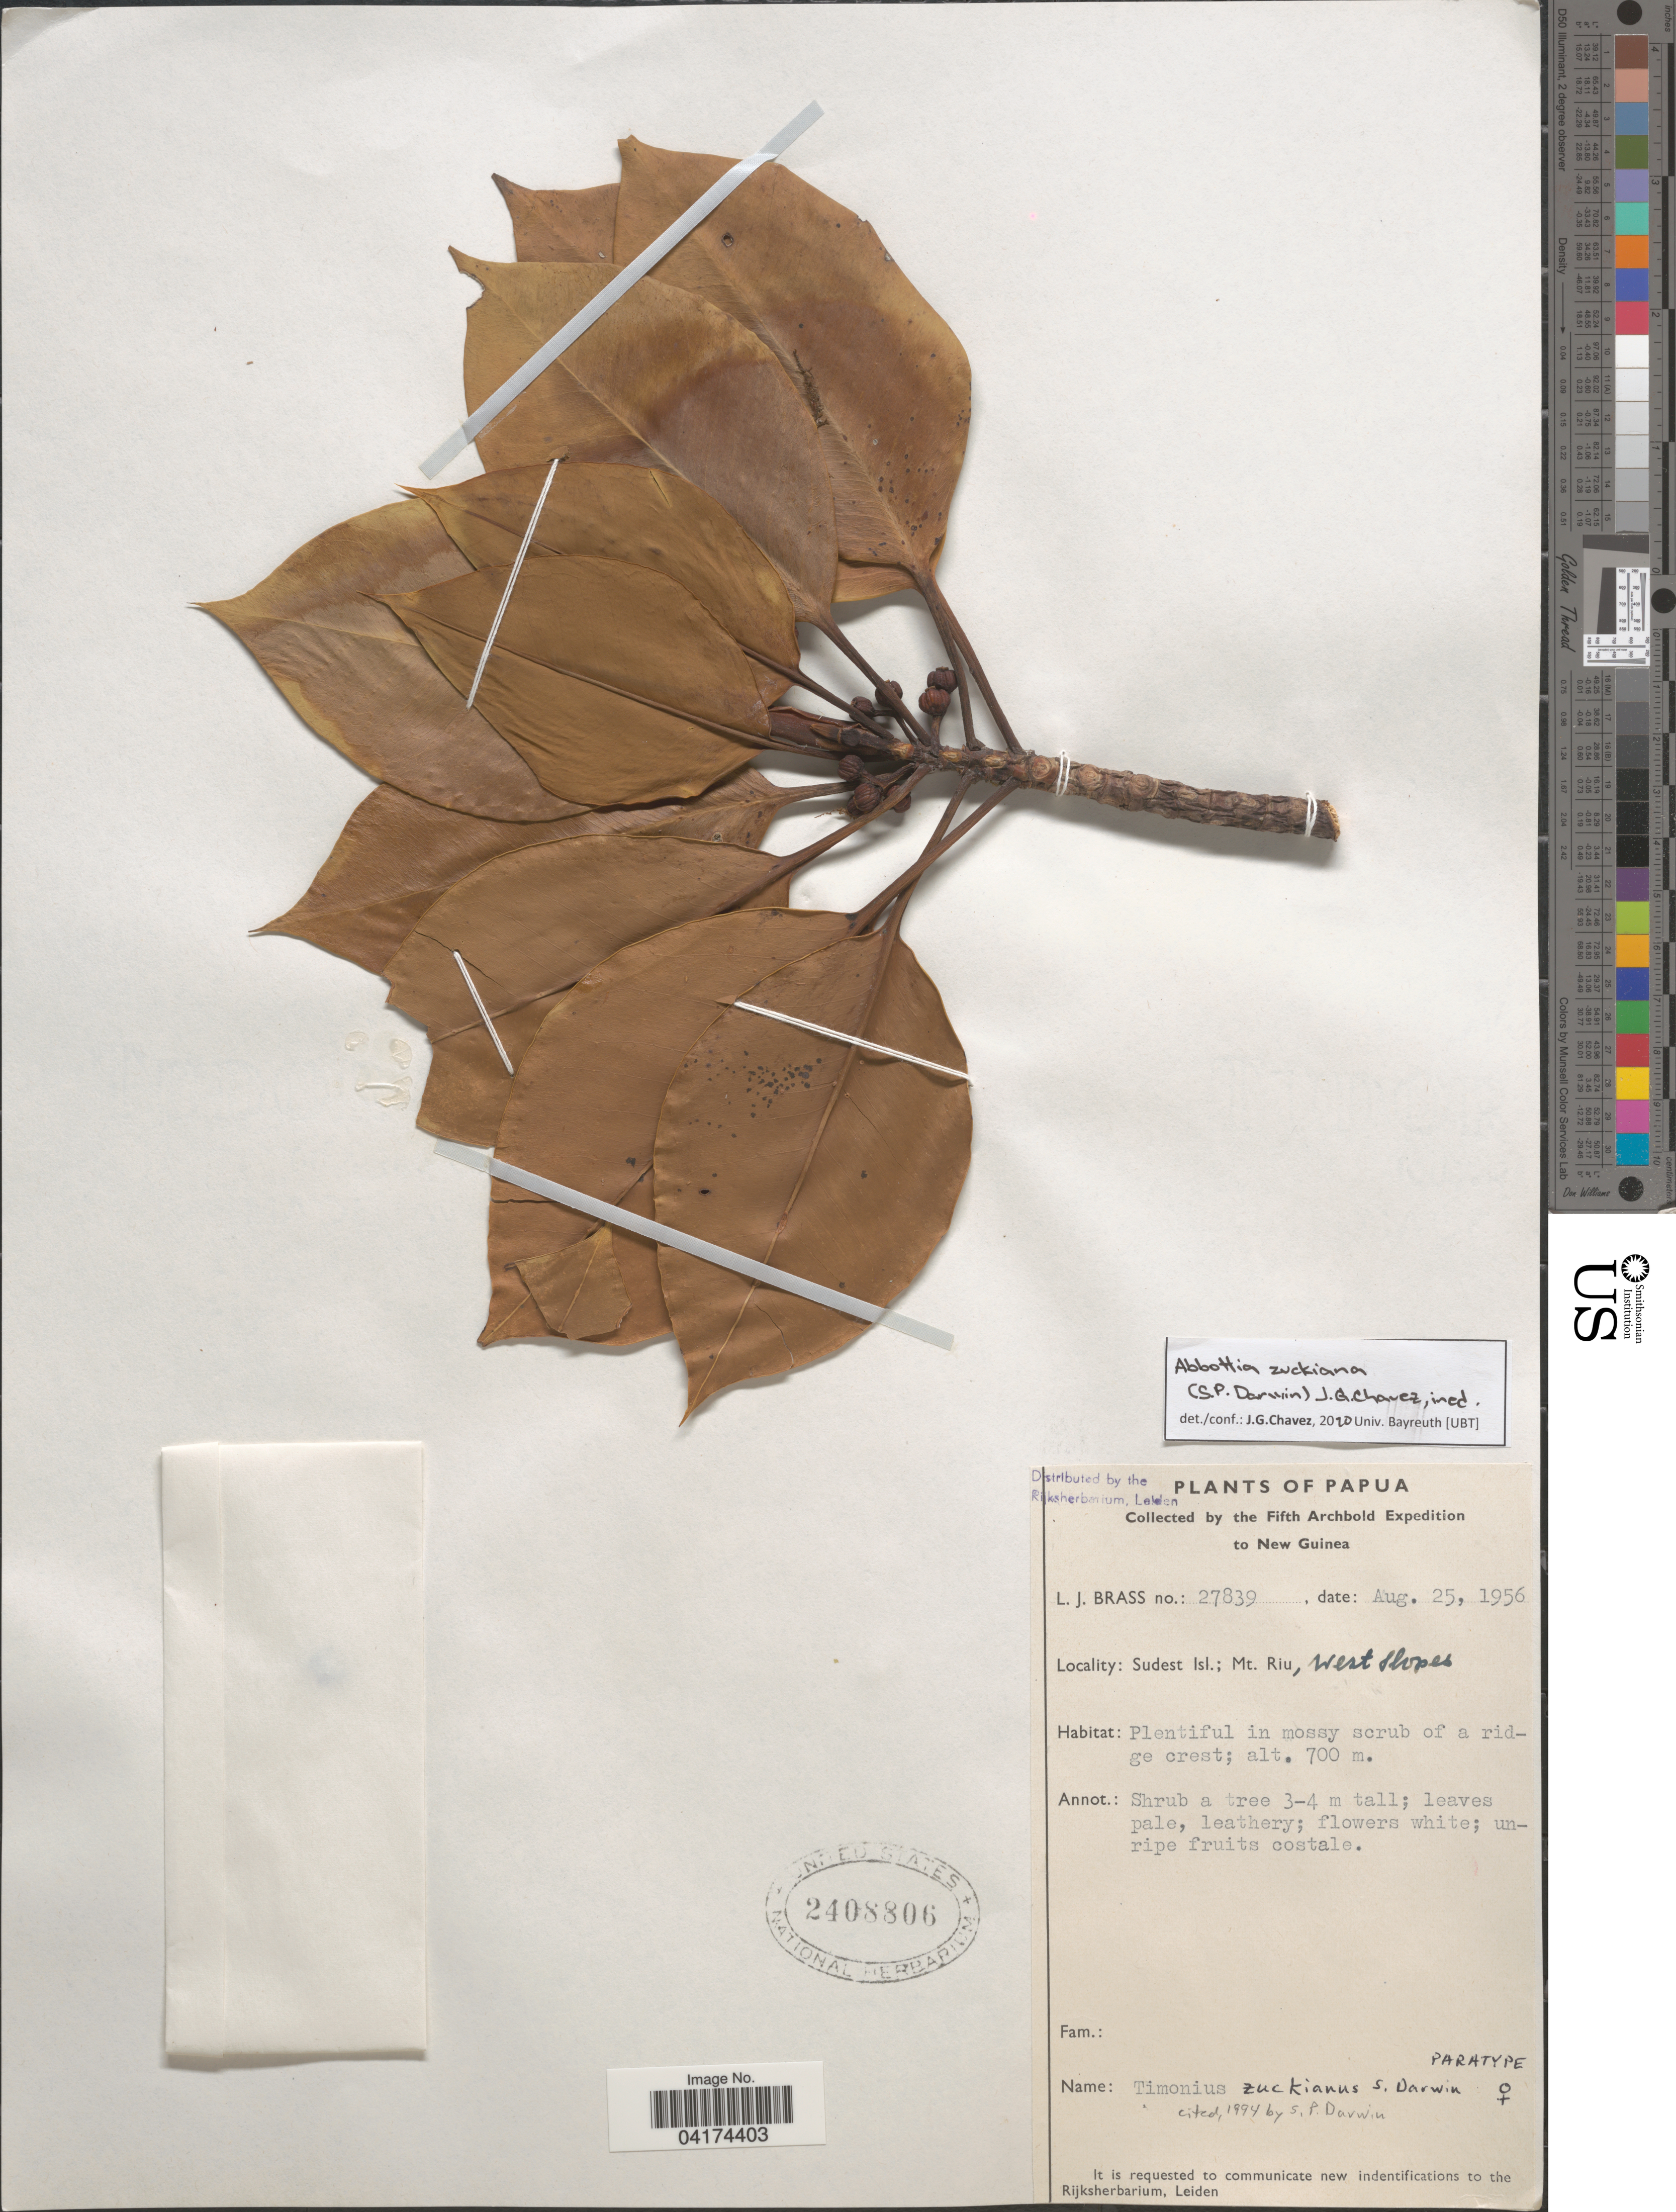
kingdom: Plantae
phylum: Tracheophyta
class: Magnoliopsida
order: Gentianales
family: Rubiaceae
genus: Abbottia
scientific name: Abbottia zuckiana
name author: (S.P. Darwin) J.G. Chavez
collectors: L. J. Brass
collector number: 27839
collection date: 1956-08-25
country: Papua New Guinea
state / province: Milne Bay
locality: Papua. Fifth Archbold Expedition to New Guinea. Sudest Isl.; Mt. Riu, west slopes.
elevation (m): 700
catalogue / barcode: US 2408806